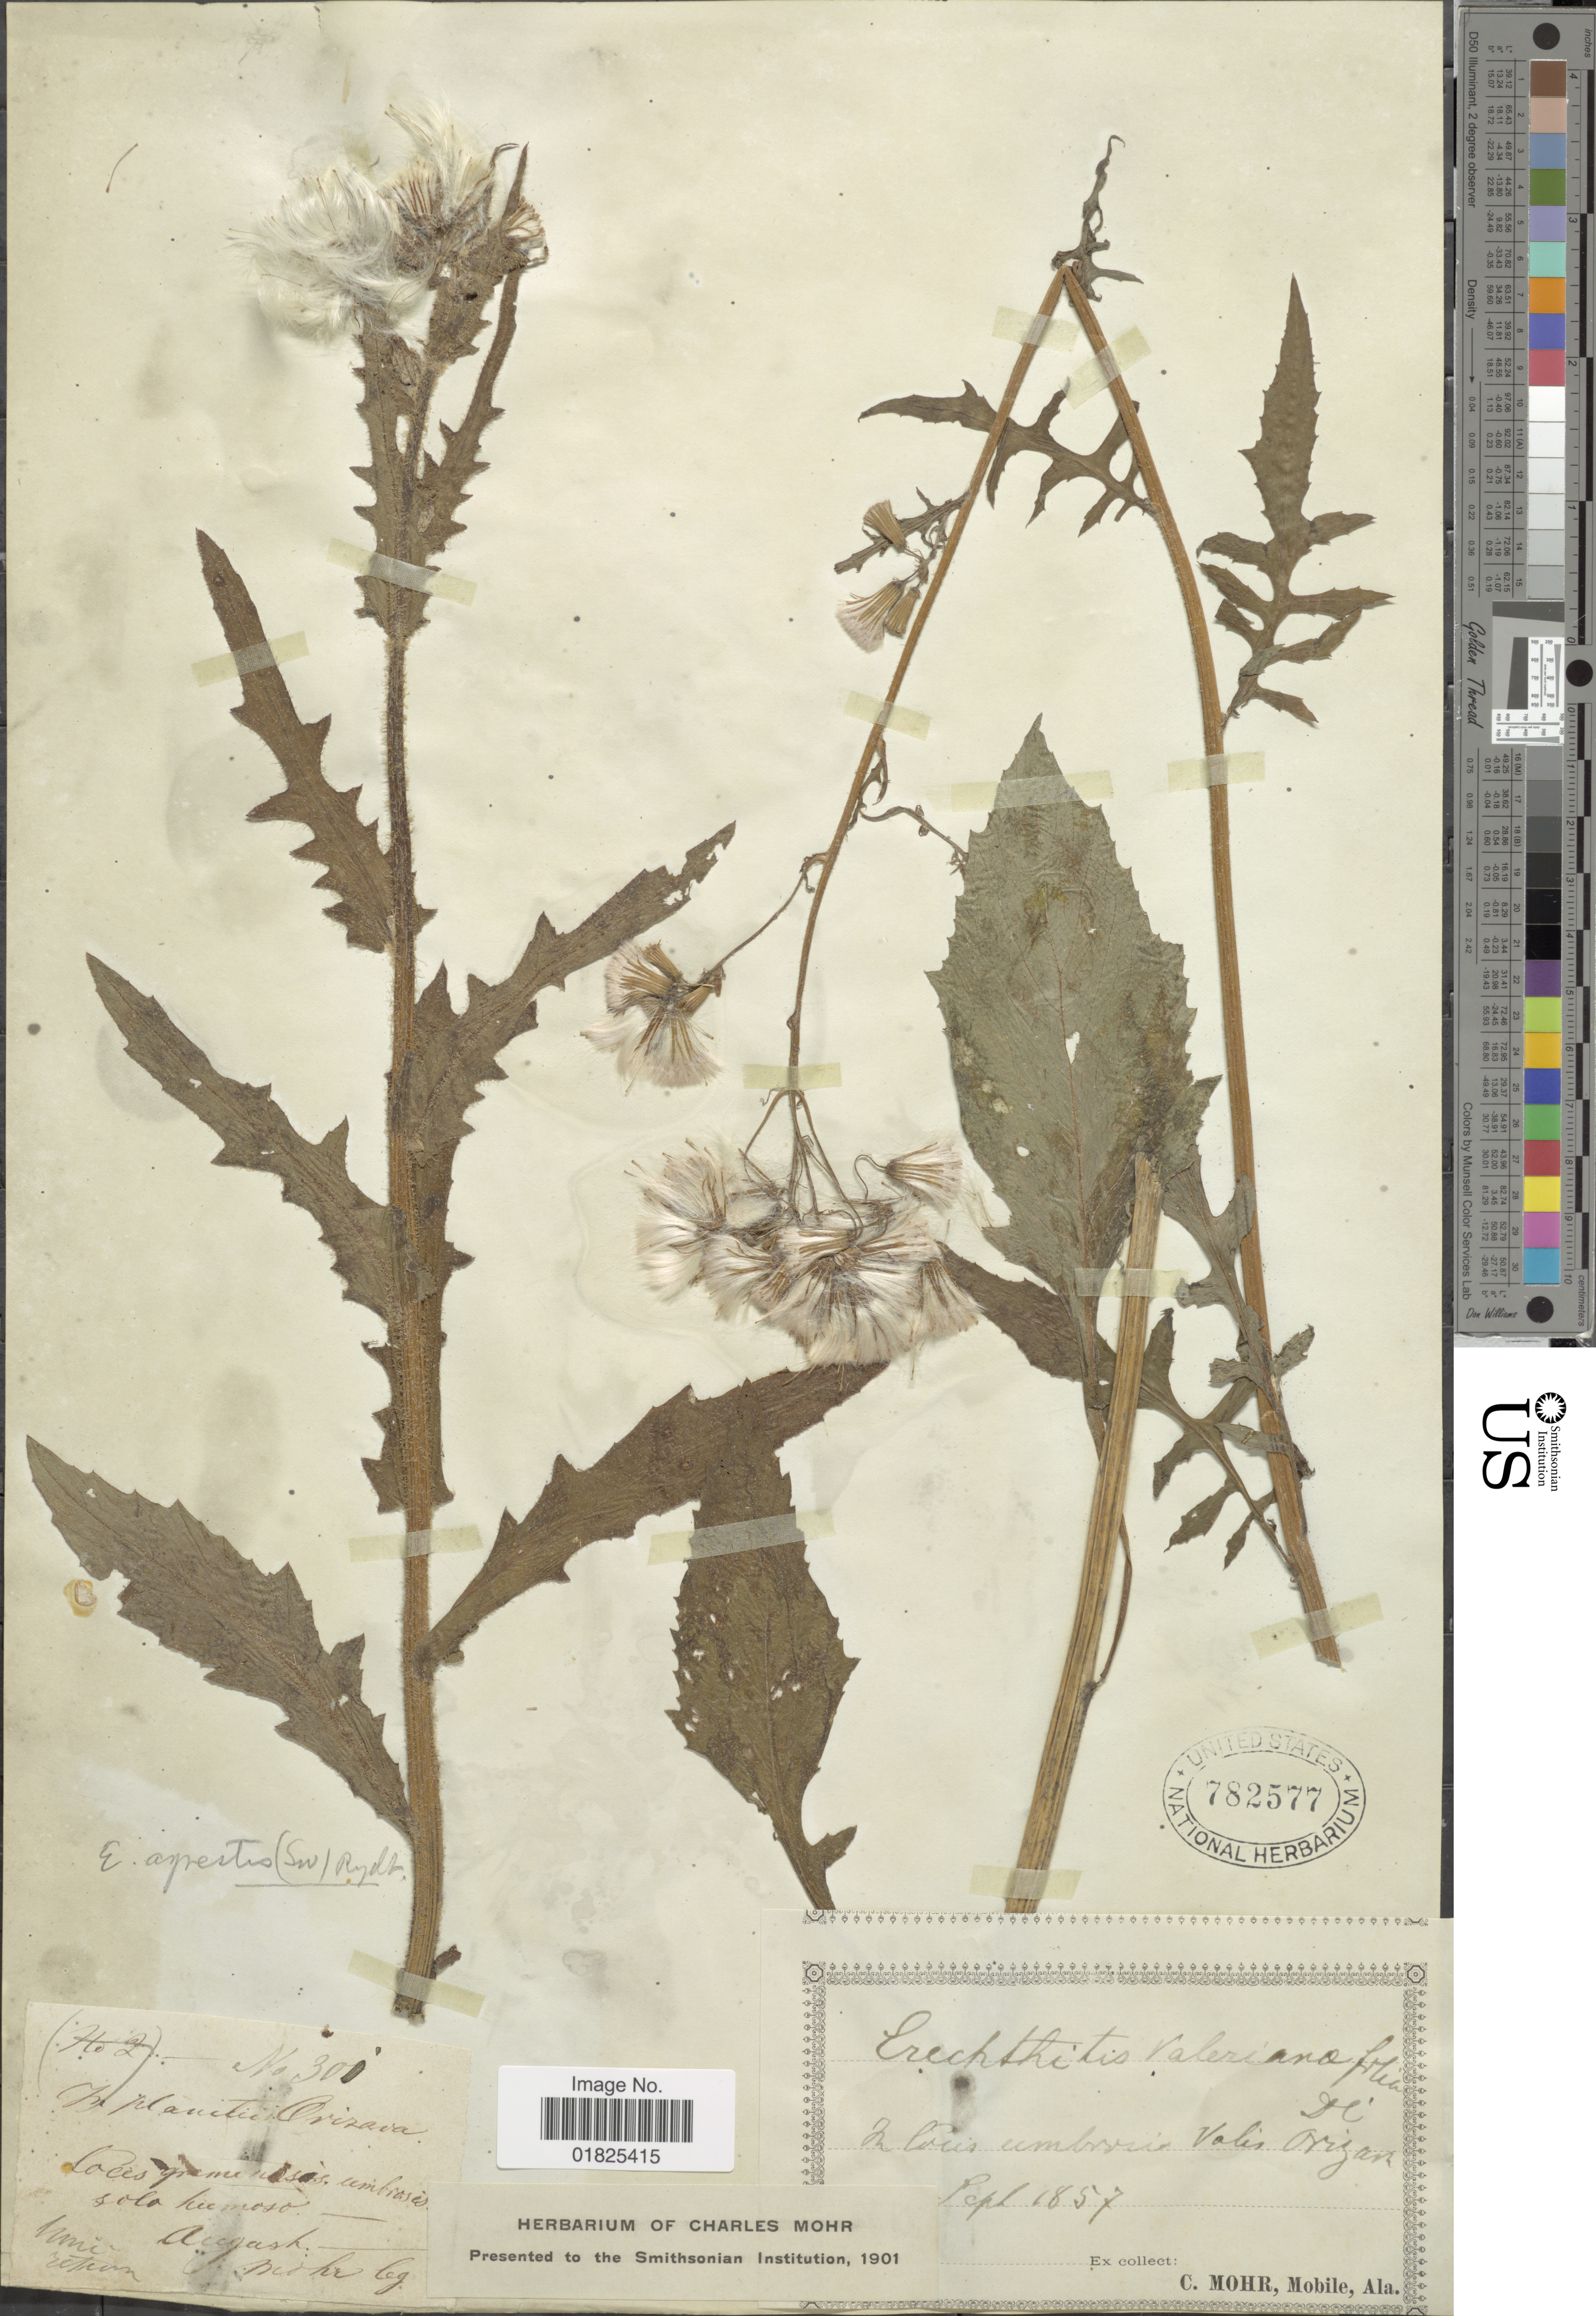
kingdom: Plantae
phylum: Tracheophyta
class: Magnoliopsida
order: Asterales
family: Asteraceae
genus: Erechtites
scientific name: Erechtites valerianifolius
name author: (Link ex Spreng.) DC.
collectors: Mohr, C. T. (herbarium)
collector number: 300*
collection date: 1857-09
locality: In locis umbrosis Volis Orizan [interpreted]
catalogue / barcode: US 782577